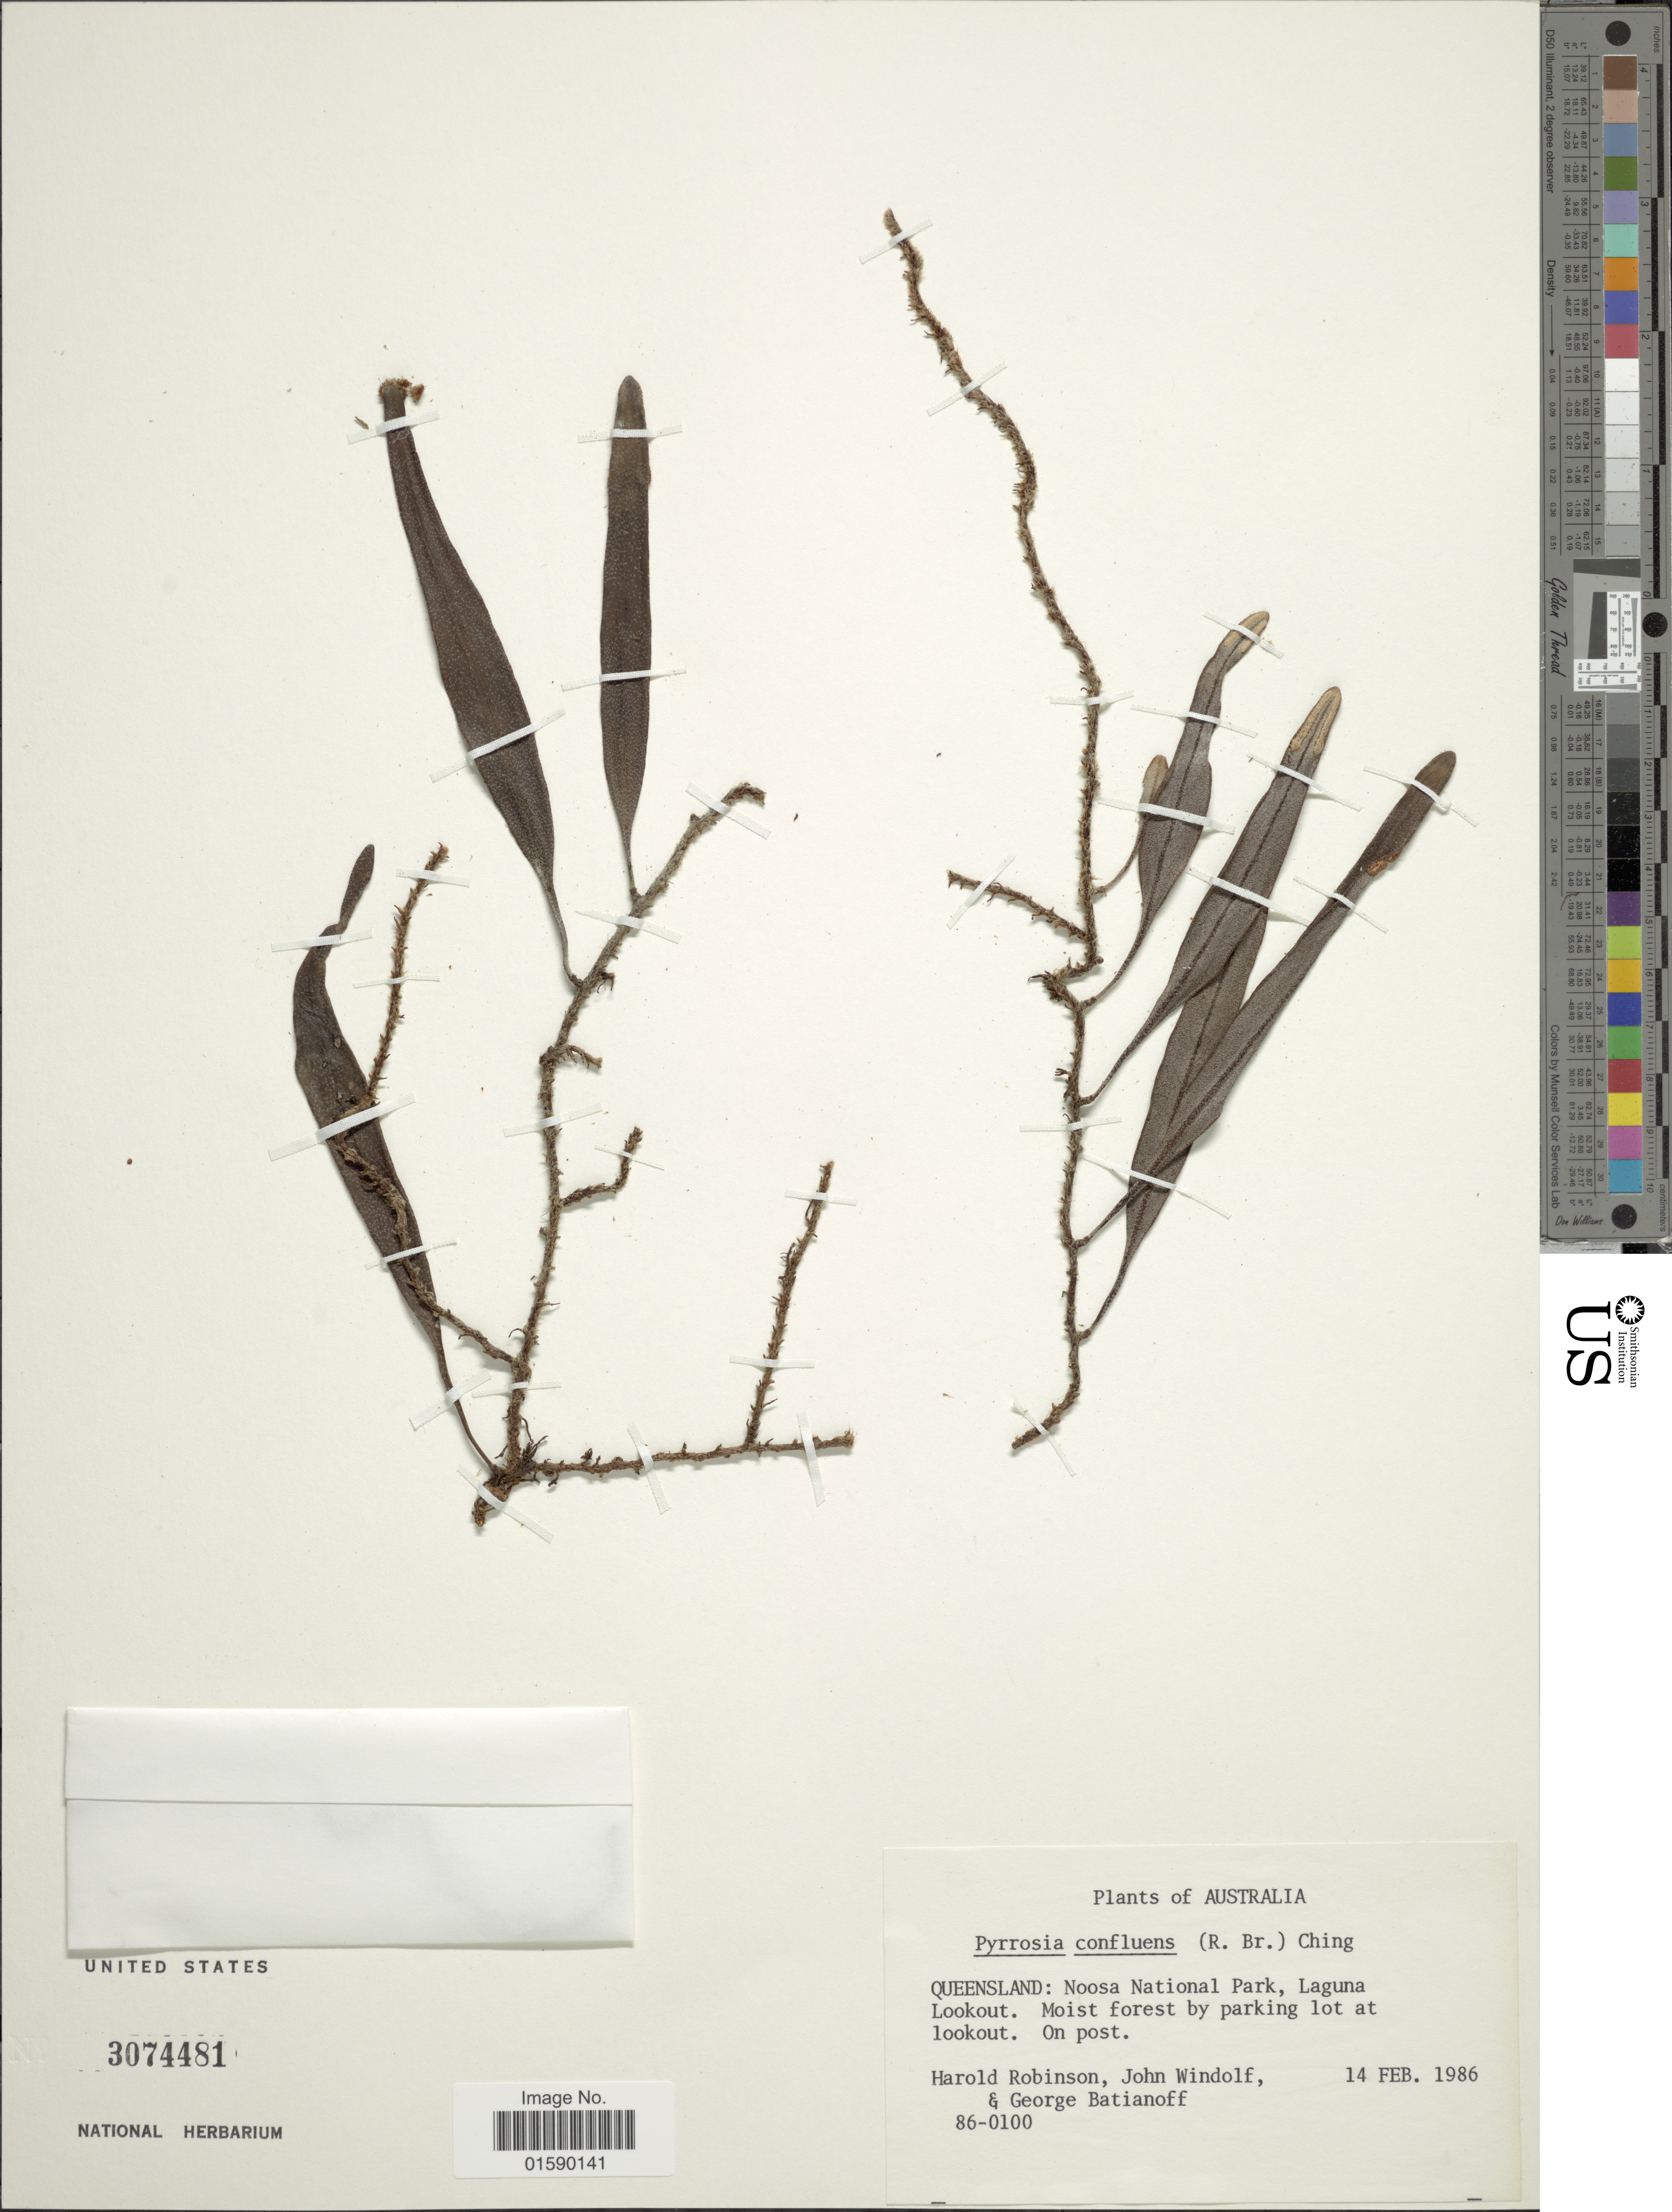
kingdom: Plantae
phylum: Tracheophyta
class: Polypodiopsida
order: Polypodiales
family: Polypodiaceae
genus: Pyrrosia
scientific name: Pyrrosia confluens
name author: (R. Br.) Ching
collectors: H. Robinson, J. Windolf & G. Batianoff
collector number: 86-0100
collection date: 1986-02-14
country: Australia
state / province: Queensland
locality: Australia. Queensland: Noosa National Park, Laguna Lookout.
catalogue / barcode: US 3074481